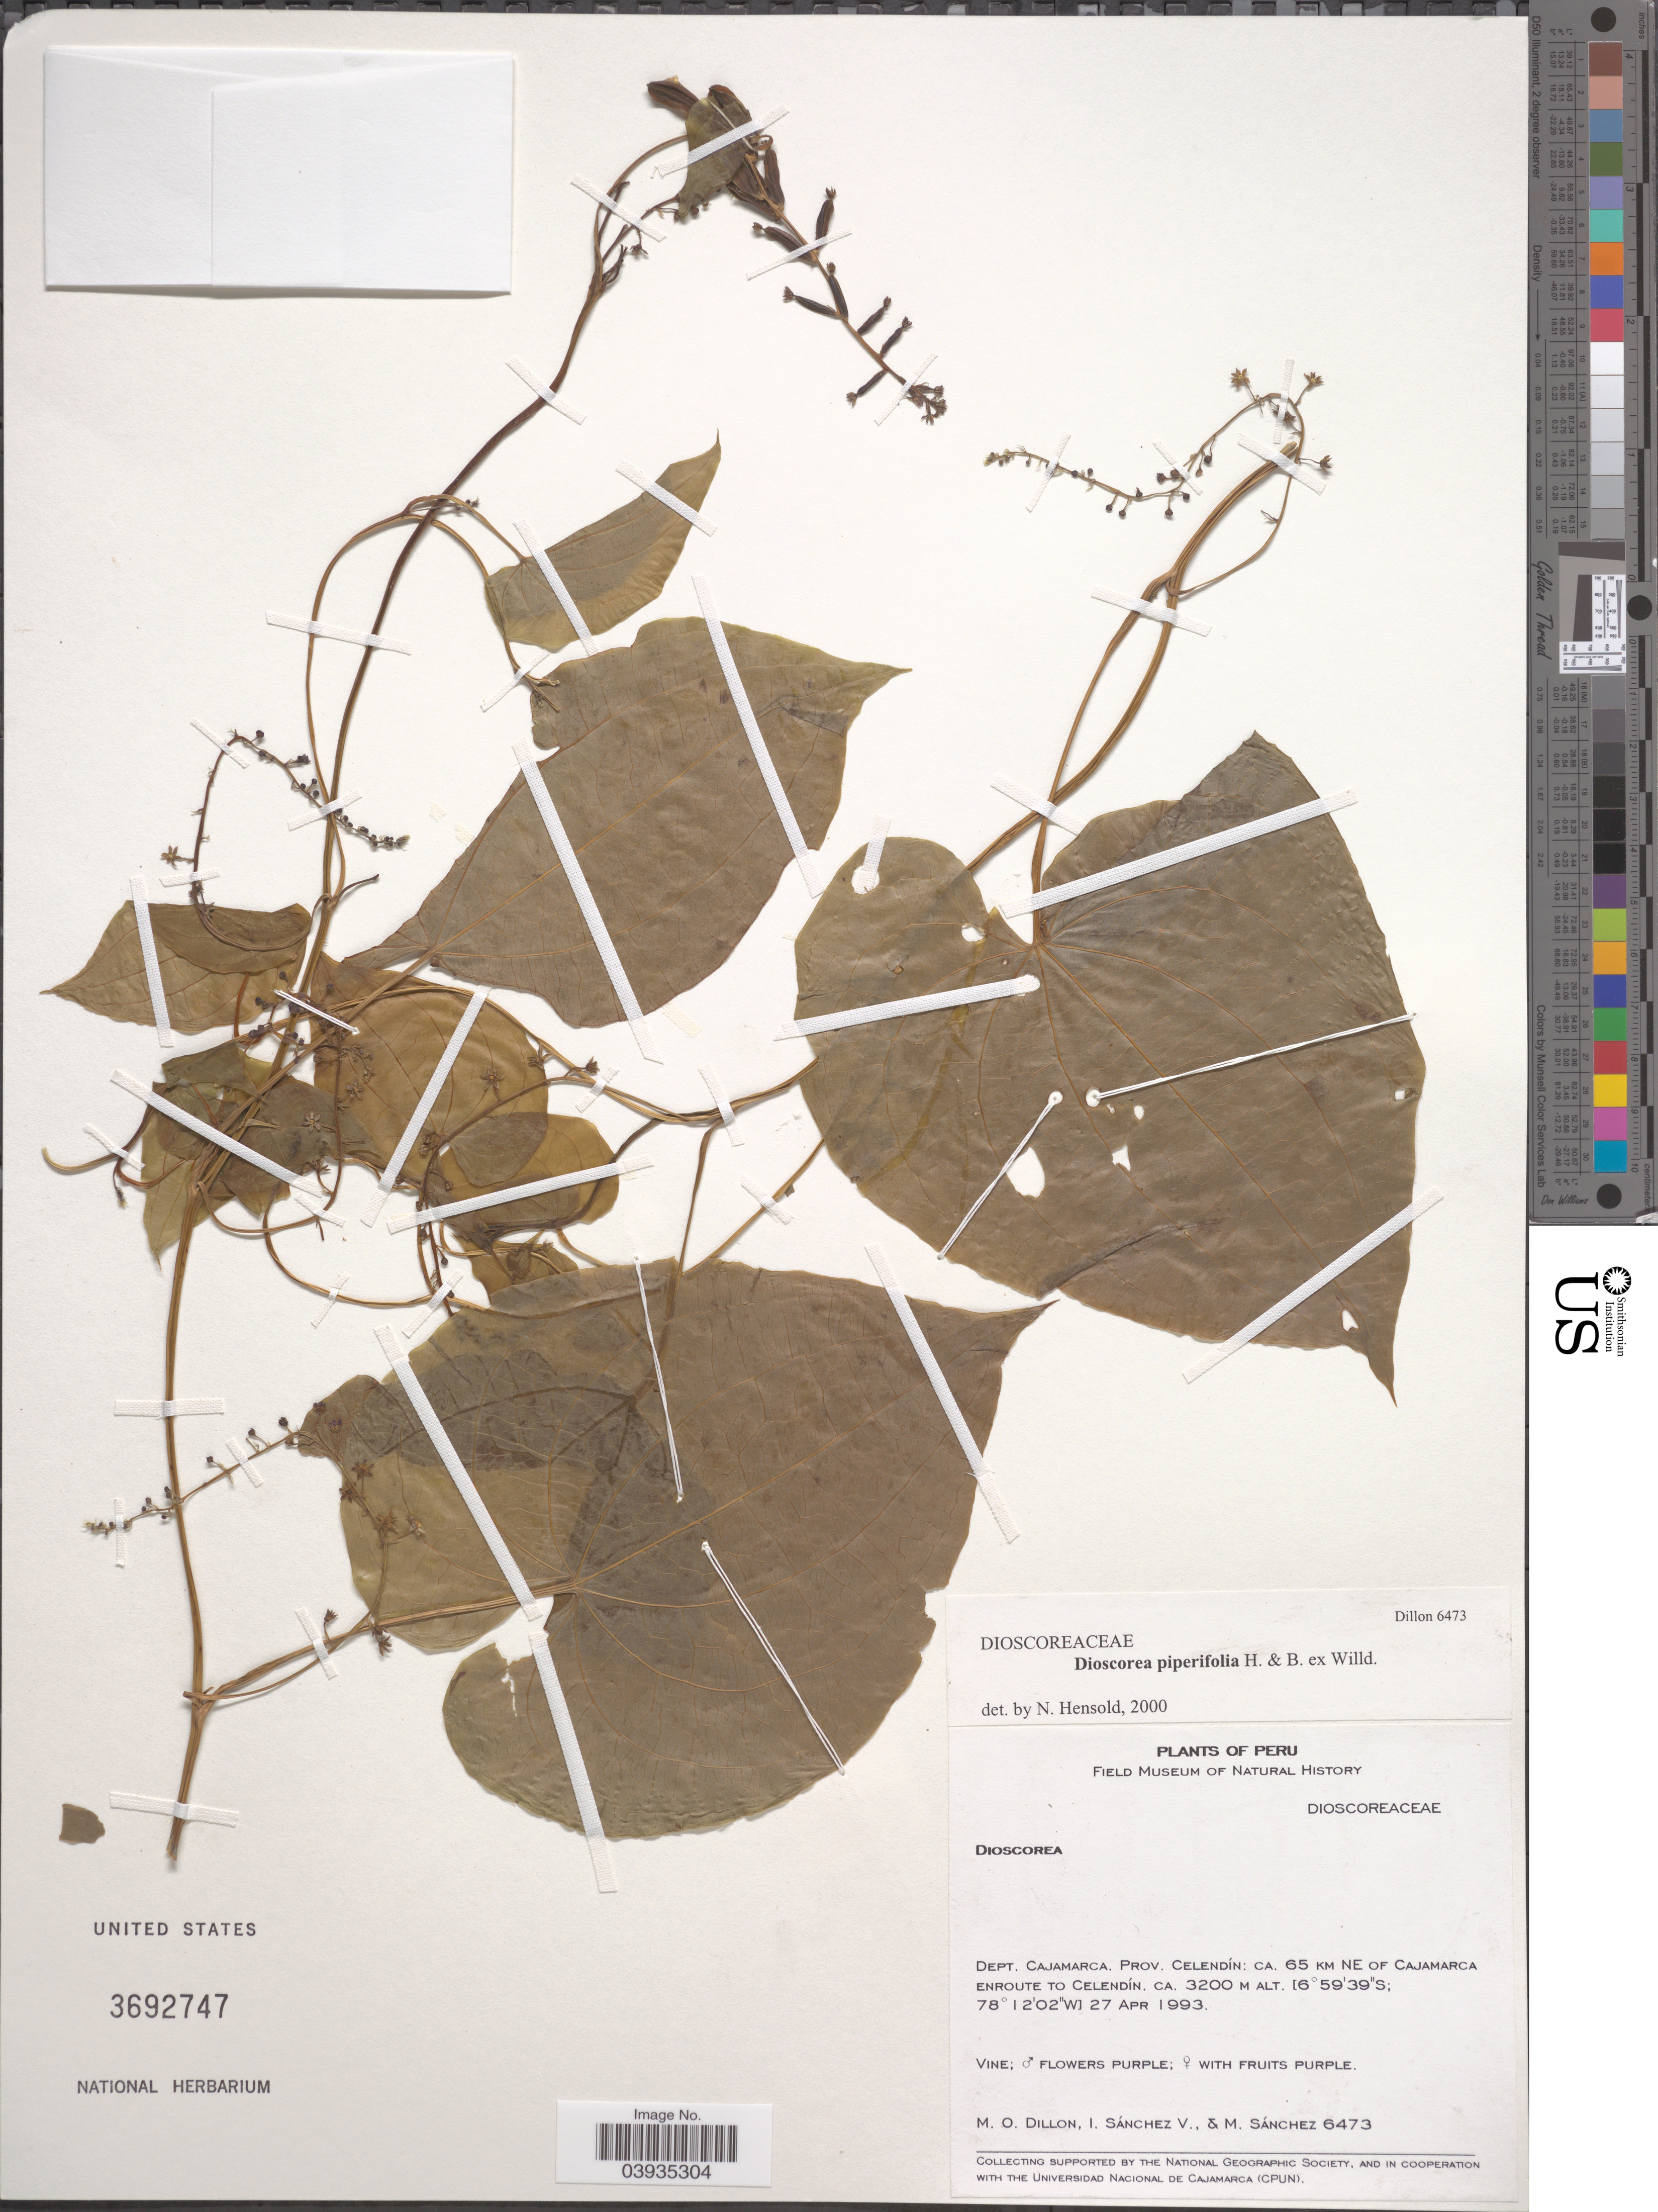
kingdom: Plantae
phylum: Tracheophyta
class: Liliopsida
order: Dioscoreales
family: Dioscoreaceae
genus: Dioscorea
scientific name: Dioscorea piperifolia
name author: Bonpl. ex Humb. & Willd.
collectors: M. O. Dillon, I. Sánchez V. & M. Sánchez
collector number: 6473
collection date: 1993-04-27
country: Peru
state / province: Cajamarca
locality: Dept. Cajamarca. Prov. Celendín: ca. 65 km NE of Cajamarca enroute to Celendín.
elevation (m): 3200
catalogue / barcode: US 3692747